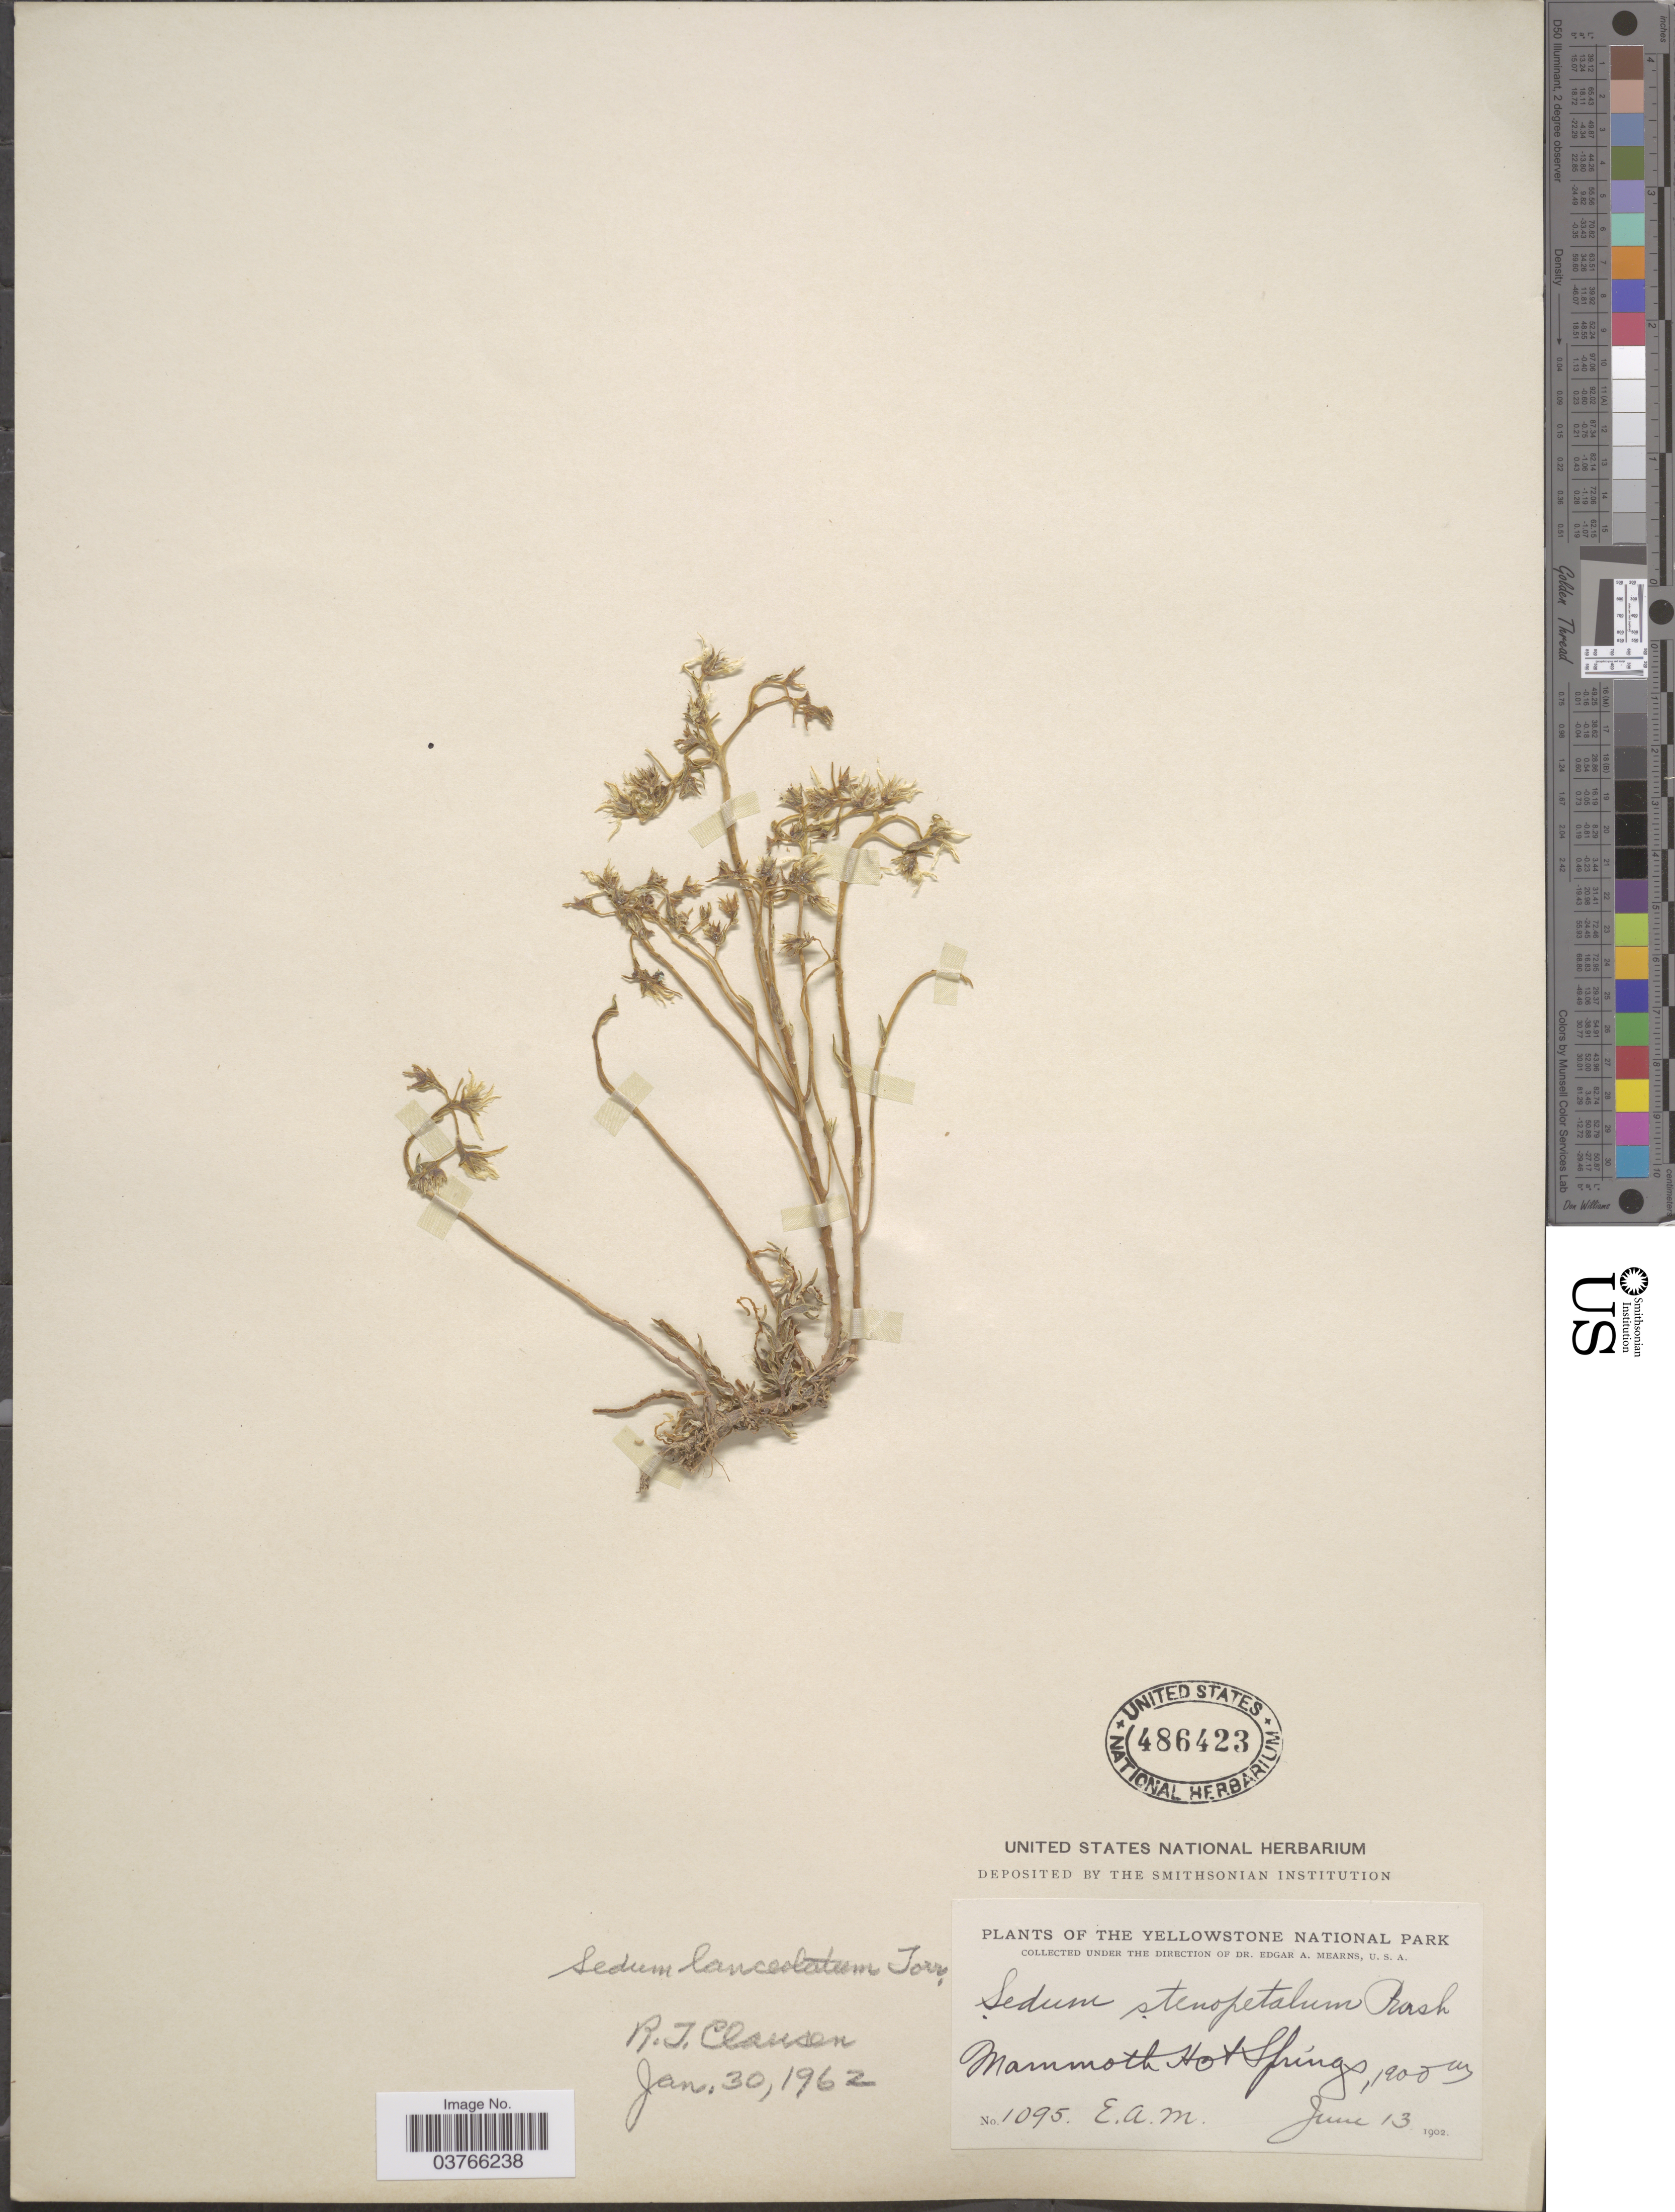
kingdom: Plantae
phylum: Tracheophyta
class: Magnoliopsida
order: Saxifragales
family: Crassulaceae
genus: Sedum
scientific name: Sedum lanceolatum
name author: Torr.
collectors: E. A. Mearns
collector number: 1095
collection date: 1902-06-13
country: United States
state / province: Wyoming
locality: The Yellowstone National Park. Mammoth Hot Springs.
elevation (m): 1900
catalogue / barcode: US 486423